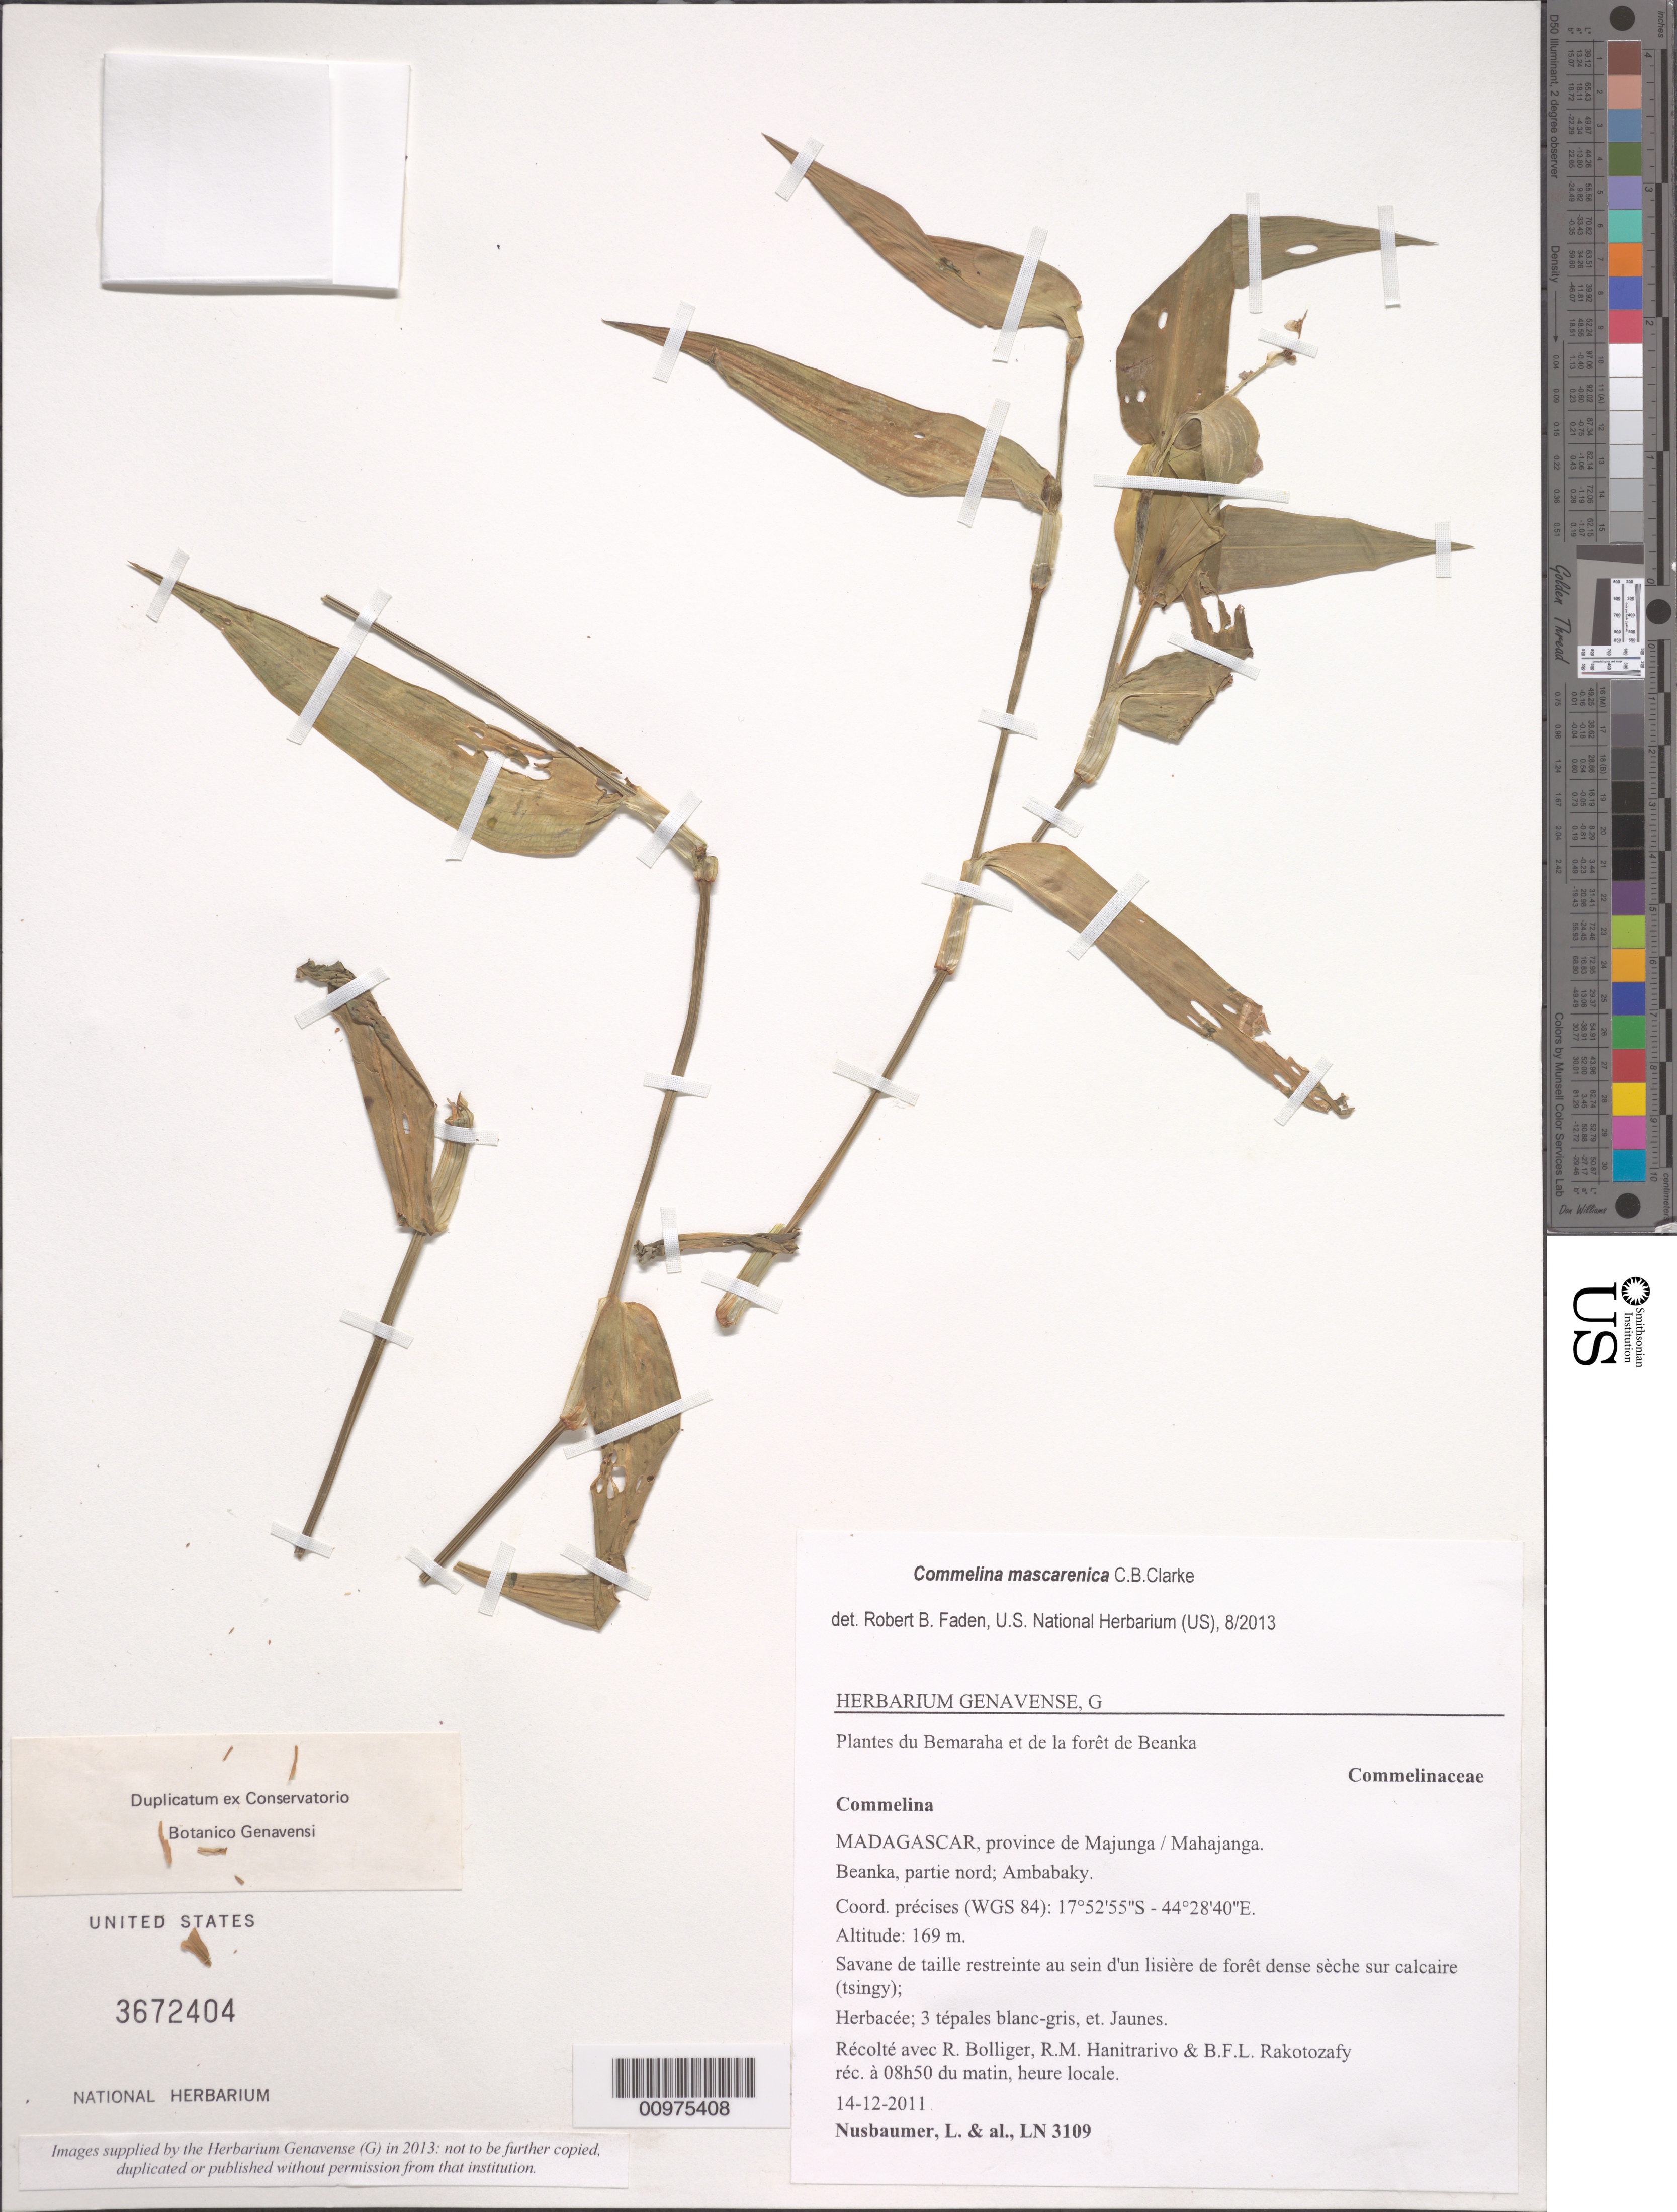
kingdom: Plantae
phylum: Tracheophyta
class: Liliopsida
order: Commelinales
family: Commelinaceae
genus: Commelina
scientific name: Commelina mascarenica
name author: C.B. Clarke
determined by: Faden, Robert B., (US), Smithsonian Institution - National Museum of Natural History (UNITED STATES)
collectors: L. Nusbaumer et al.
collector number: LN 3109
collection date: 2011-12-14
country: Madagascar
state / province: Melaky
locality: Beanka. Ambabaky.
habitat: Savane de taille restreinte au sein d'un lisière de forêt dense sèche sur caldcaire (tsingy); Plantes du Bemaraha et de la forêt de Beanka.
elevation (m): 169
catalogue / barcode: US 3672404